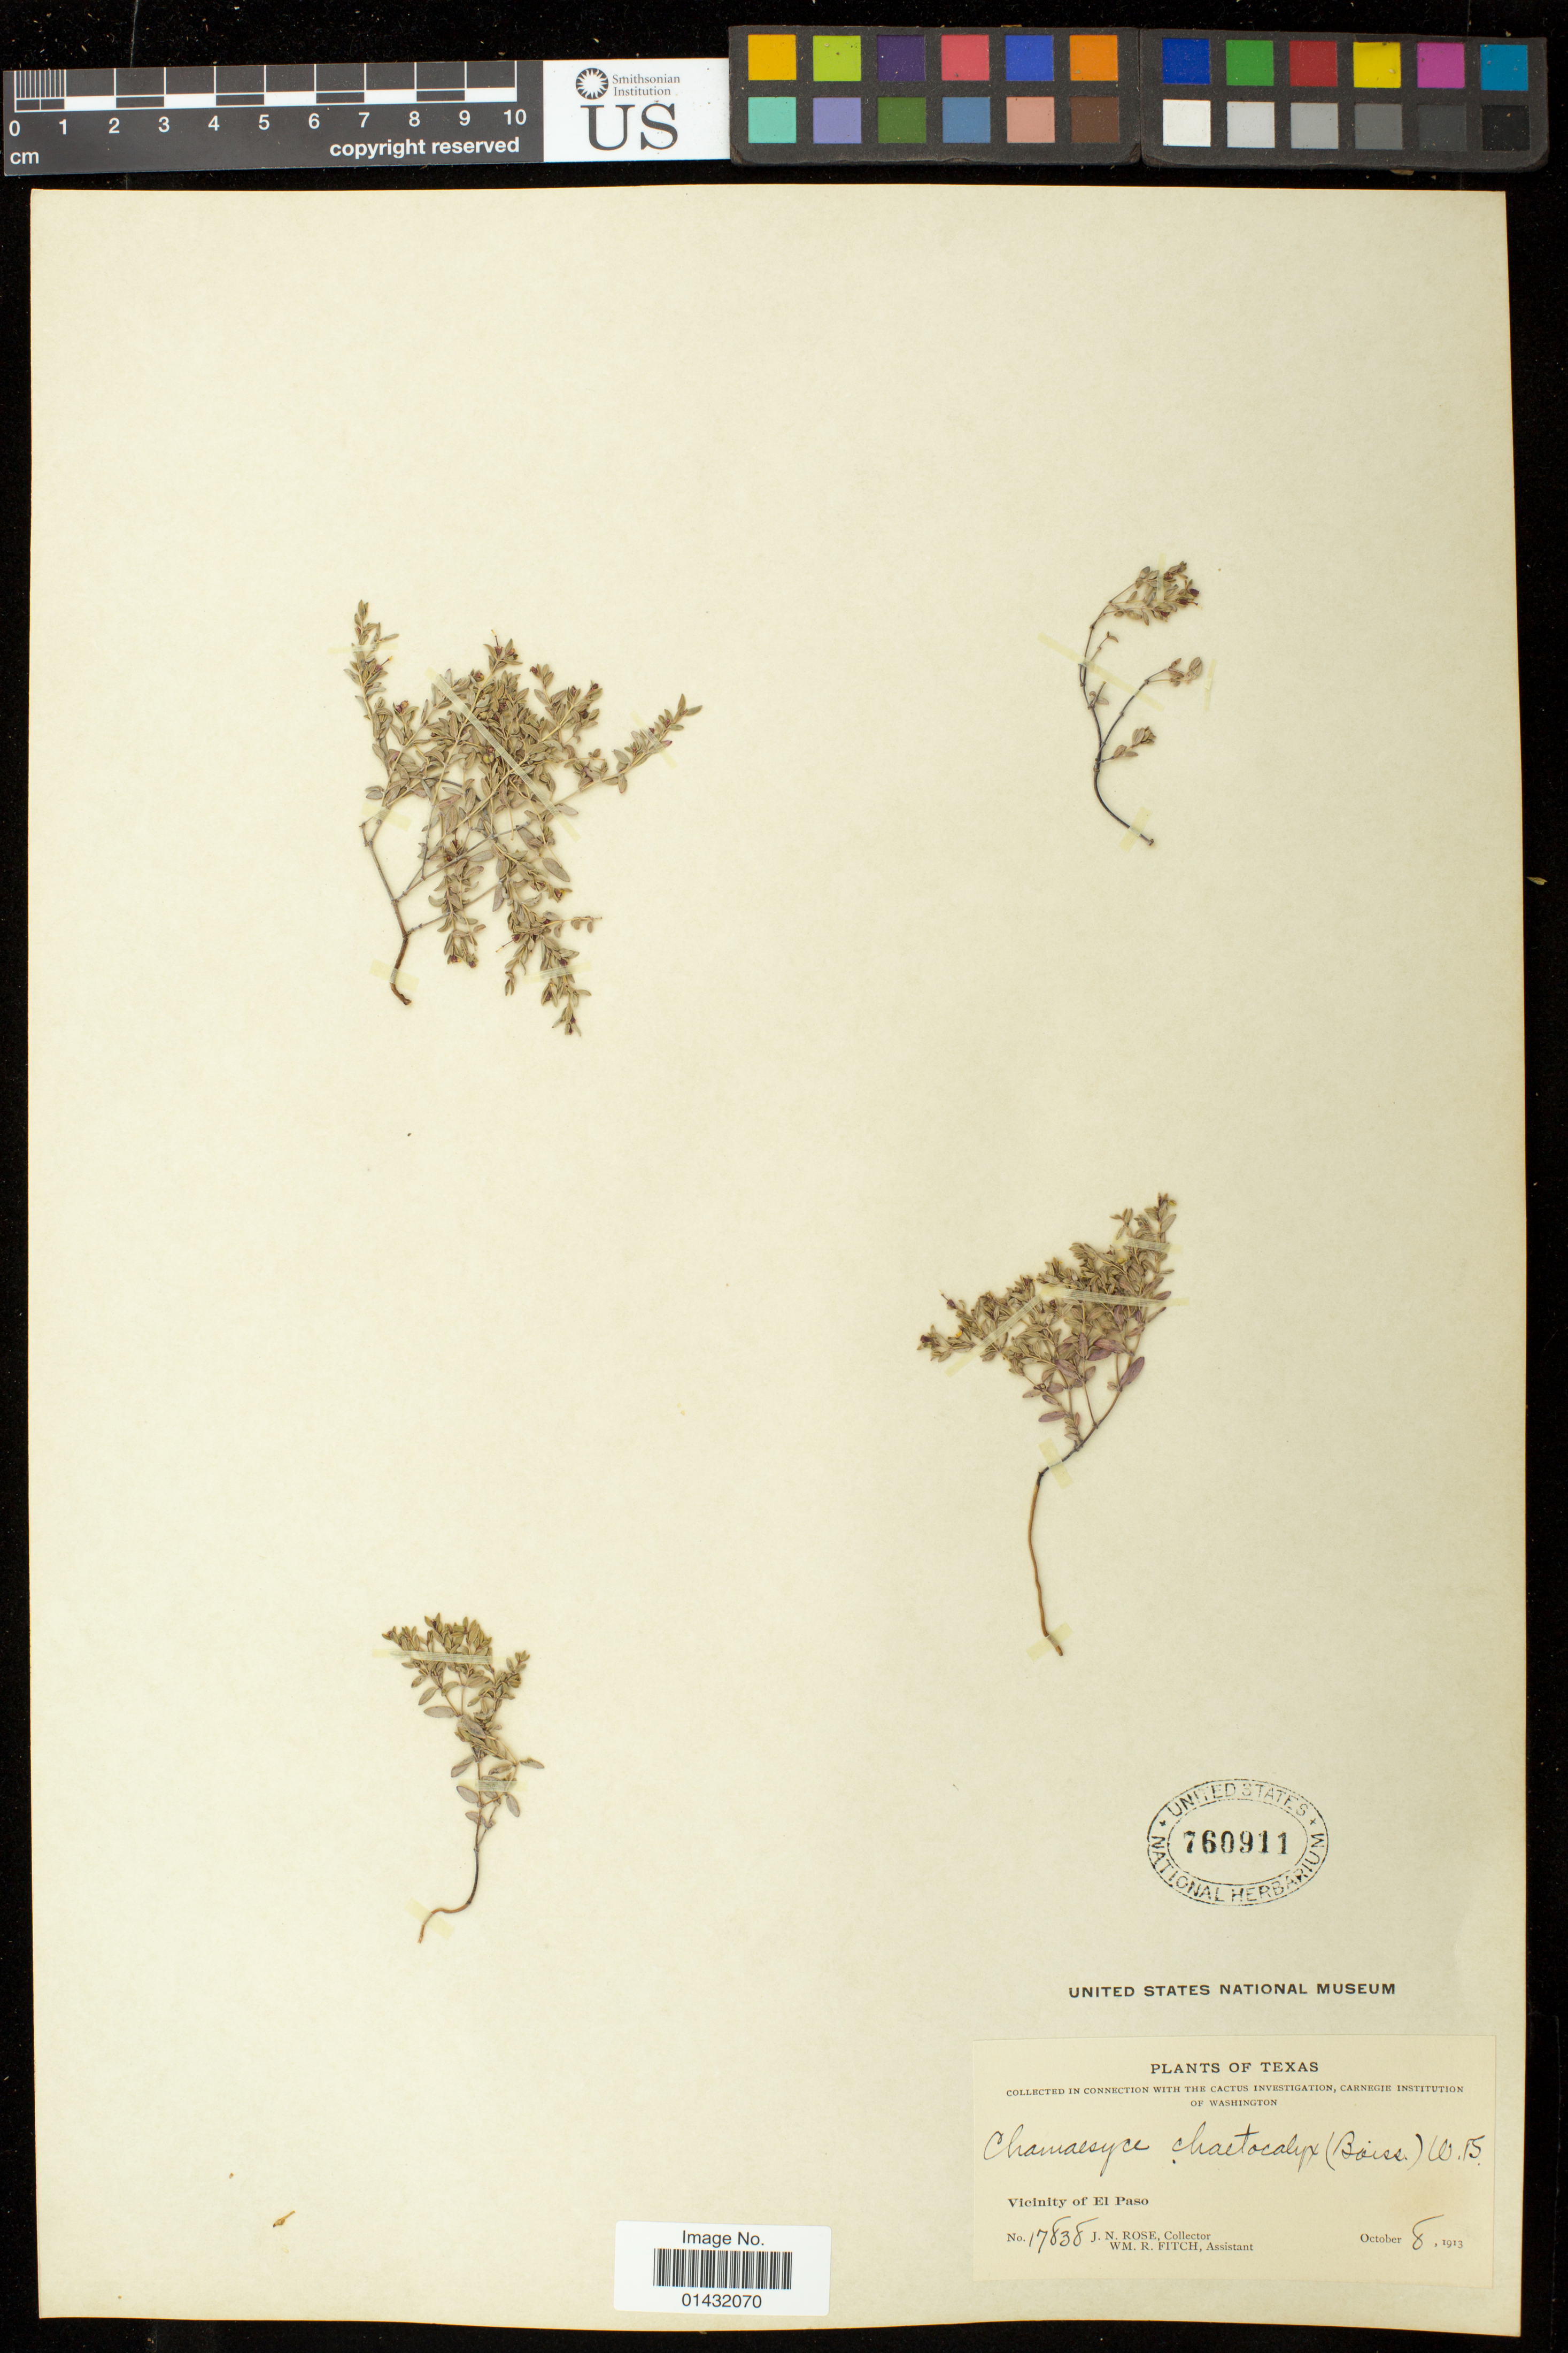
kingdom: Plantae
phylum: Tracheophyta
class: Magnoliopsida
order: Malpighiales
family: Euphorbiaceae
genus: Euphorbia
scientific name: Euphorbia chaetocalyx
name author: Tidestr.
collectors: J. N. Rose & W. R. Fitch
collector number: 17838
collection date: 1913-10-08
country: United States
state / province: Texas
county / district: El Paso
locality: Vicinity of El Paso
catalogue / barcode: US 760911